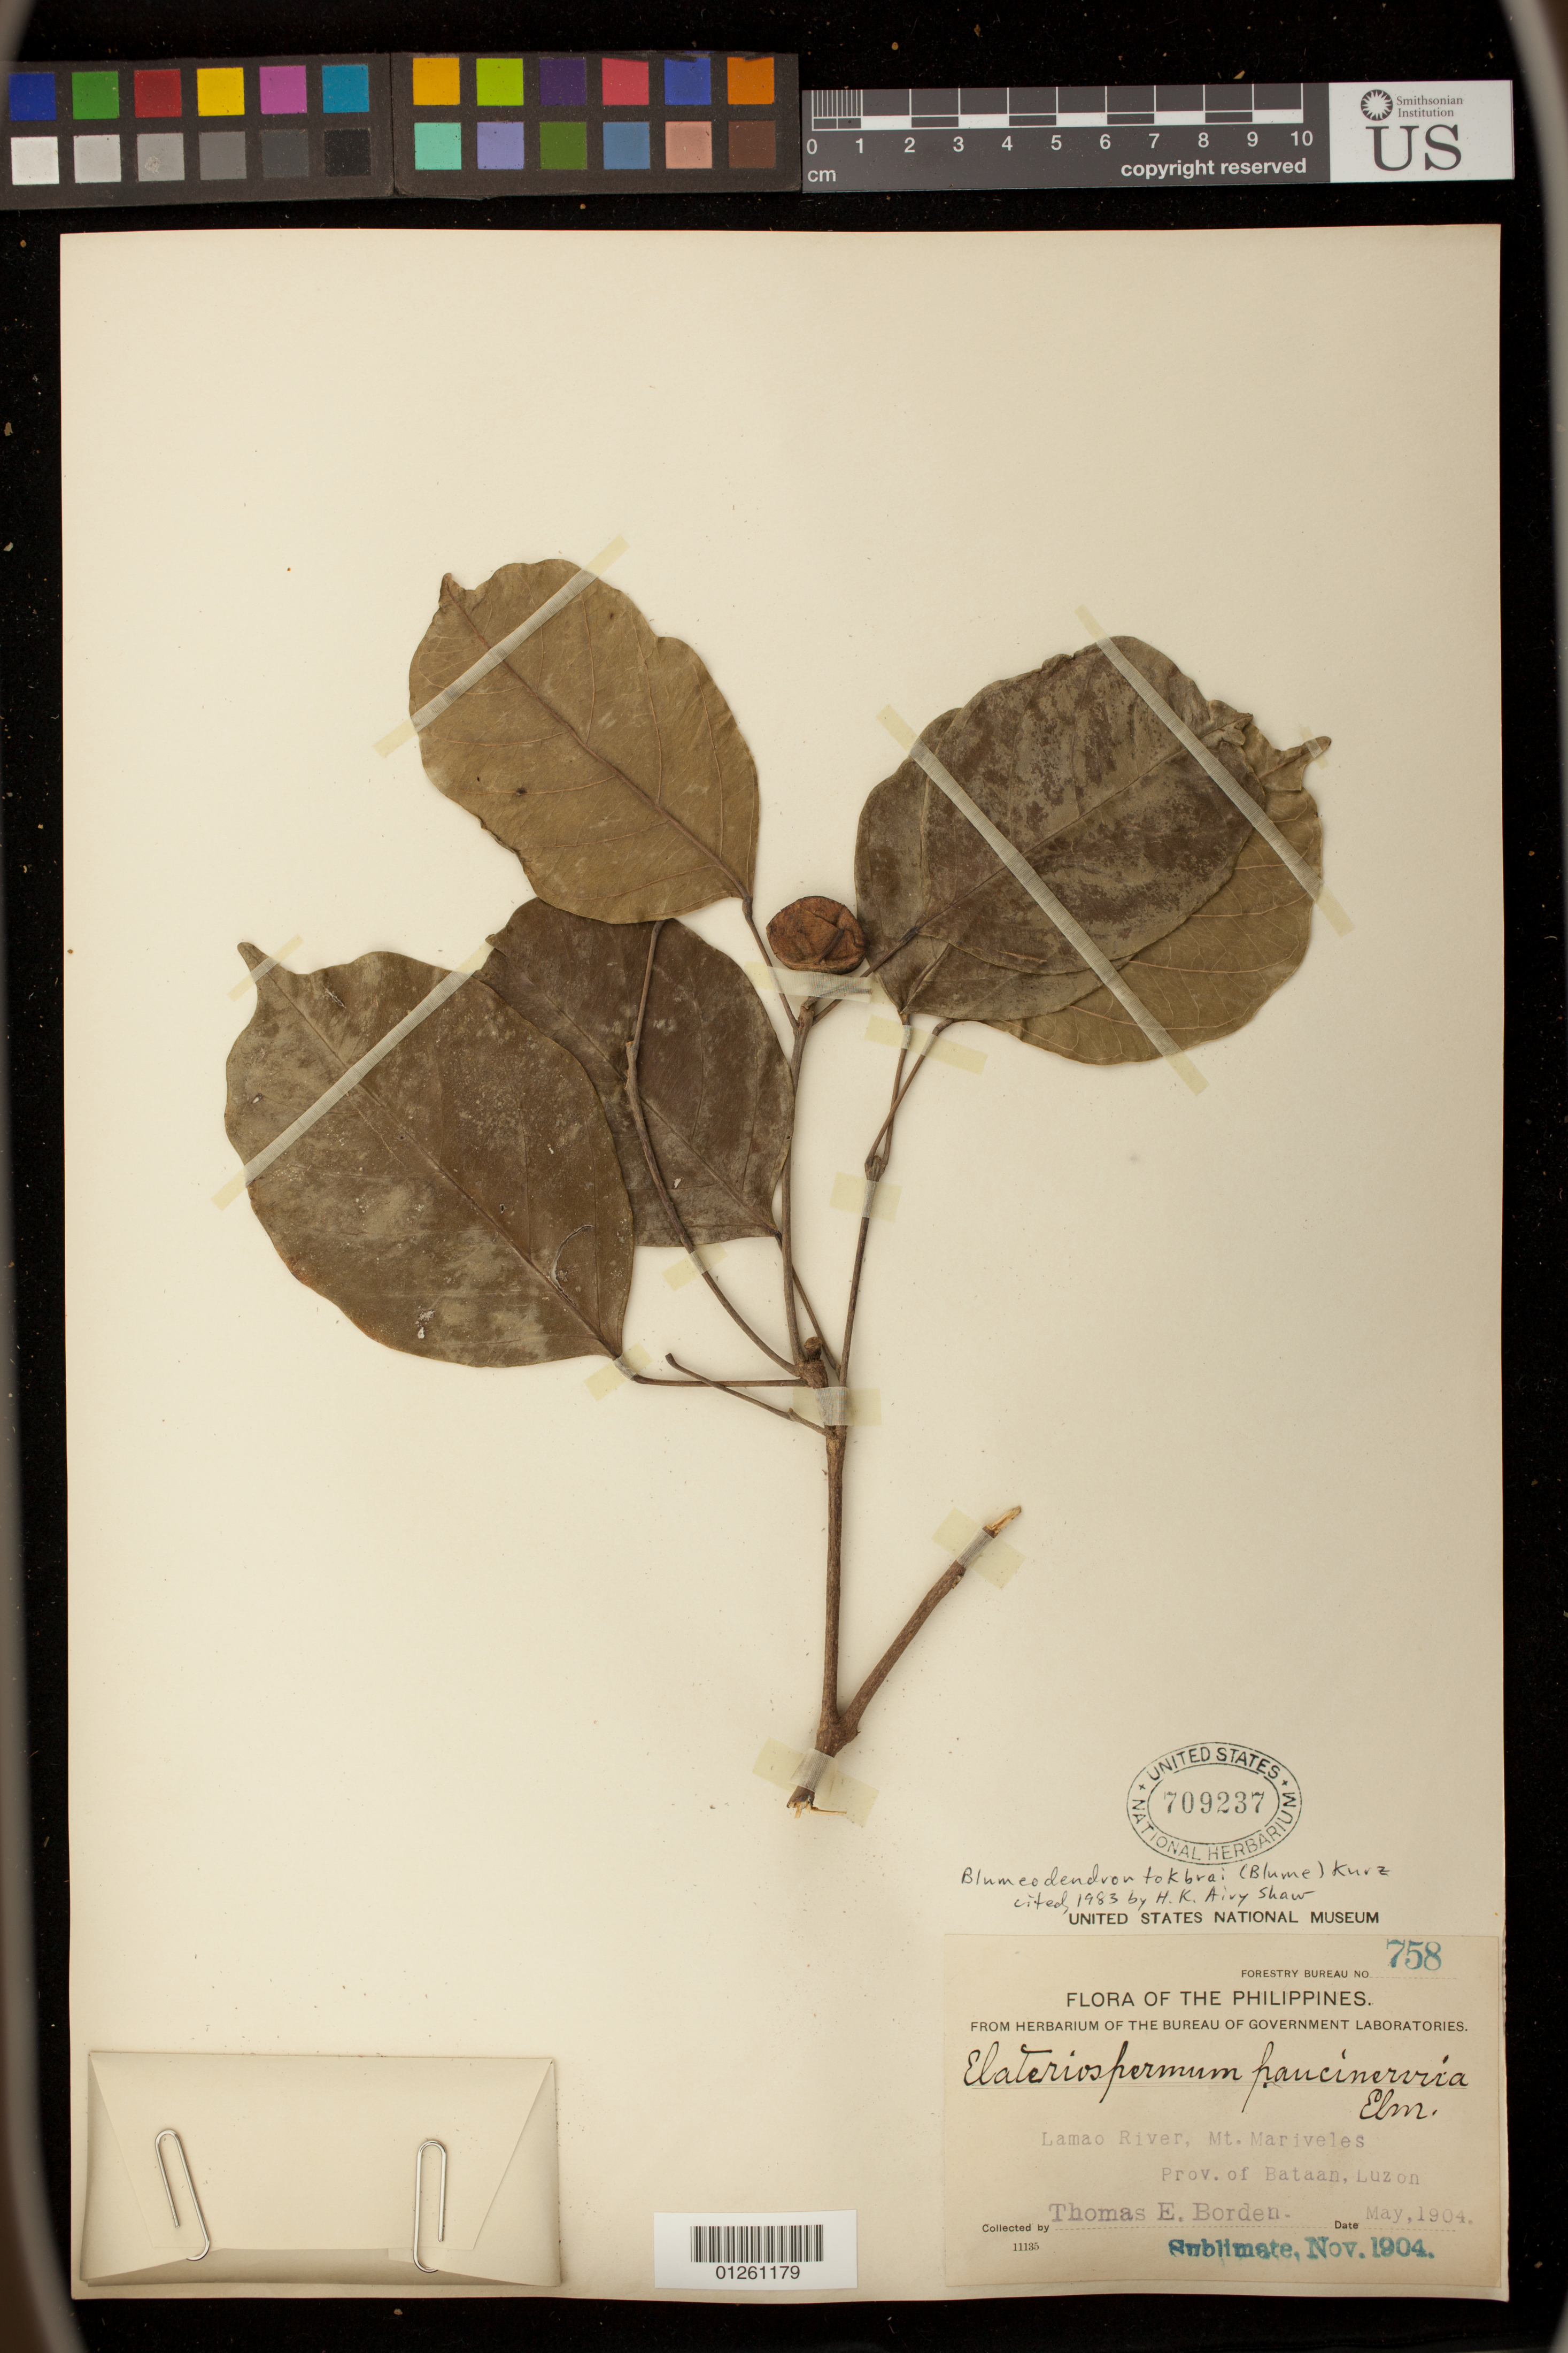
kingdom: Plantae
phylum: Tracheophyta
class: Magnoliopsida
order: Malpighiales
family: Euphorbiaceae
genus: Blumeodendron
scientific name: Blumeodendron tokbrai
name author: (Blume) Kurz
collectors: T. E. Borden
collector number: For. Bur. 758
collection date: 1904-05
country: Philippines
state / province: Central Luzon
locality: Lamao River, Mt. Mariveles, Prov. of Bataan, Luzon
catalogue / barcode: US 709237